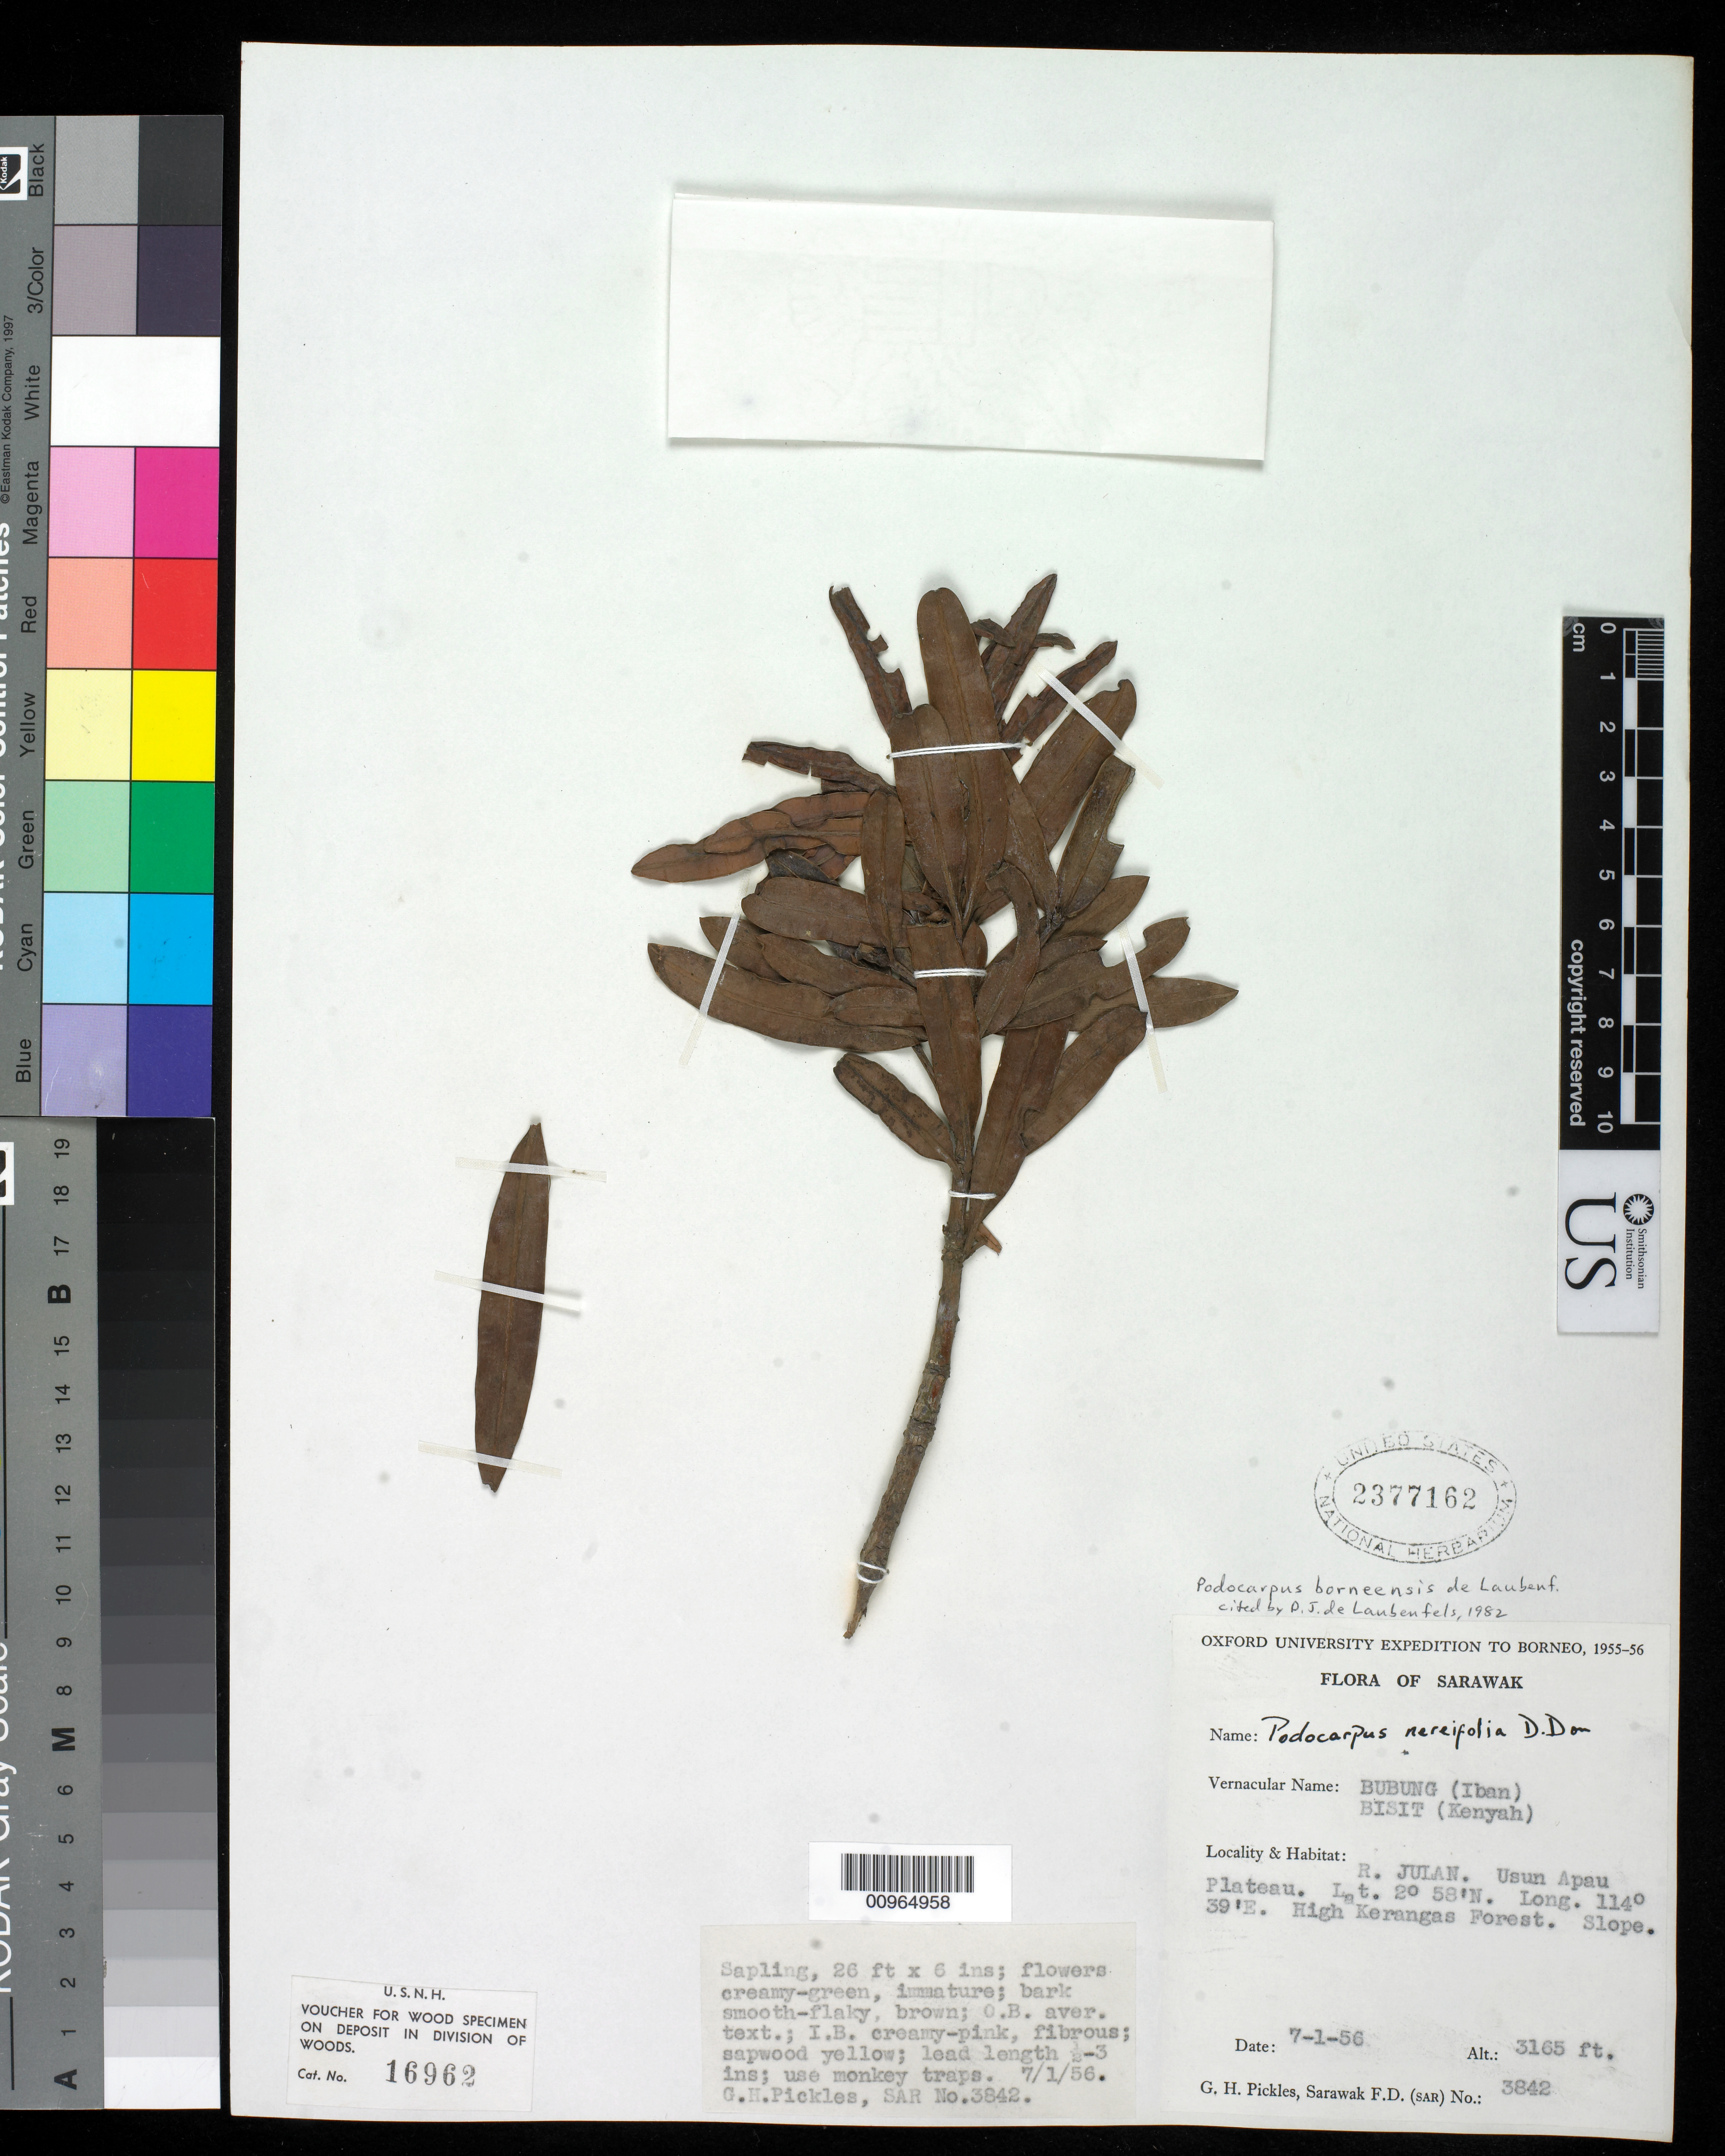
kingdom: Plantae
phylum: Tracheophyta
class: Pinopsida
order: Pinales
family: Podocarpaceae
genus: Podocarpus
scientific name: Podocarpus borneensis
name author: de Laub.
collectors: G. Pickles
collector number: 3842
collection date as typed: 07 Jan 1956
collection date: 1956-01-07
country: Malaysia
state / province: Sarawak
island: Borneo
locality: River Julan. Usun Apau Plateau. High Kerangas forest. Slope.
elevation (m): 965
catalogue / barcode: US 2377162